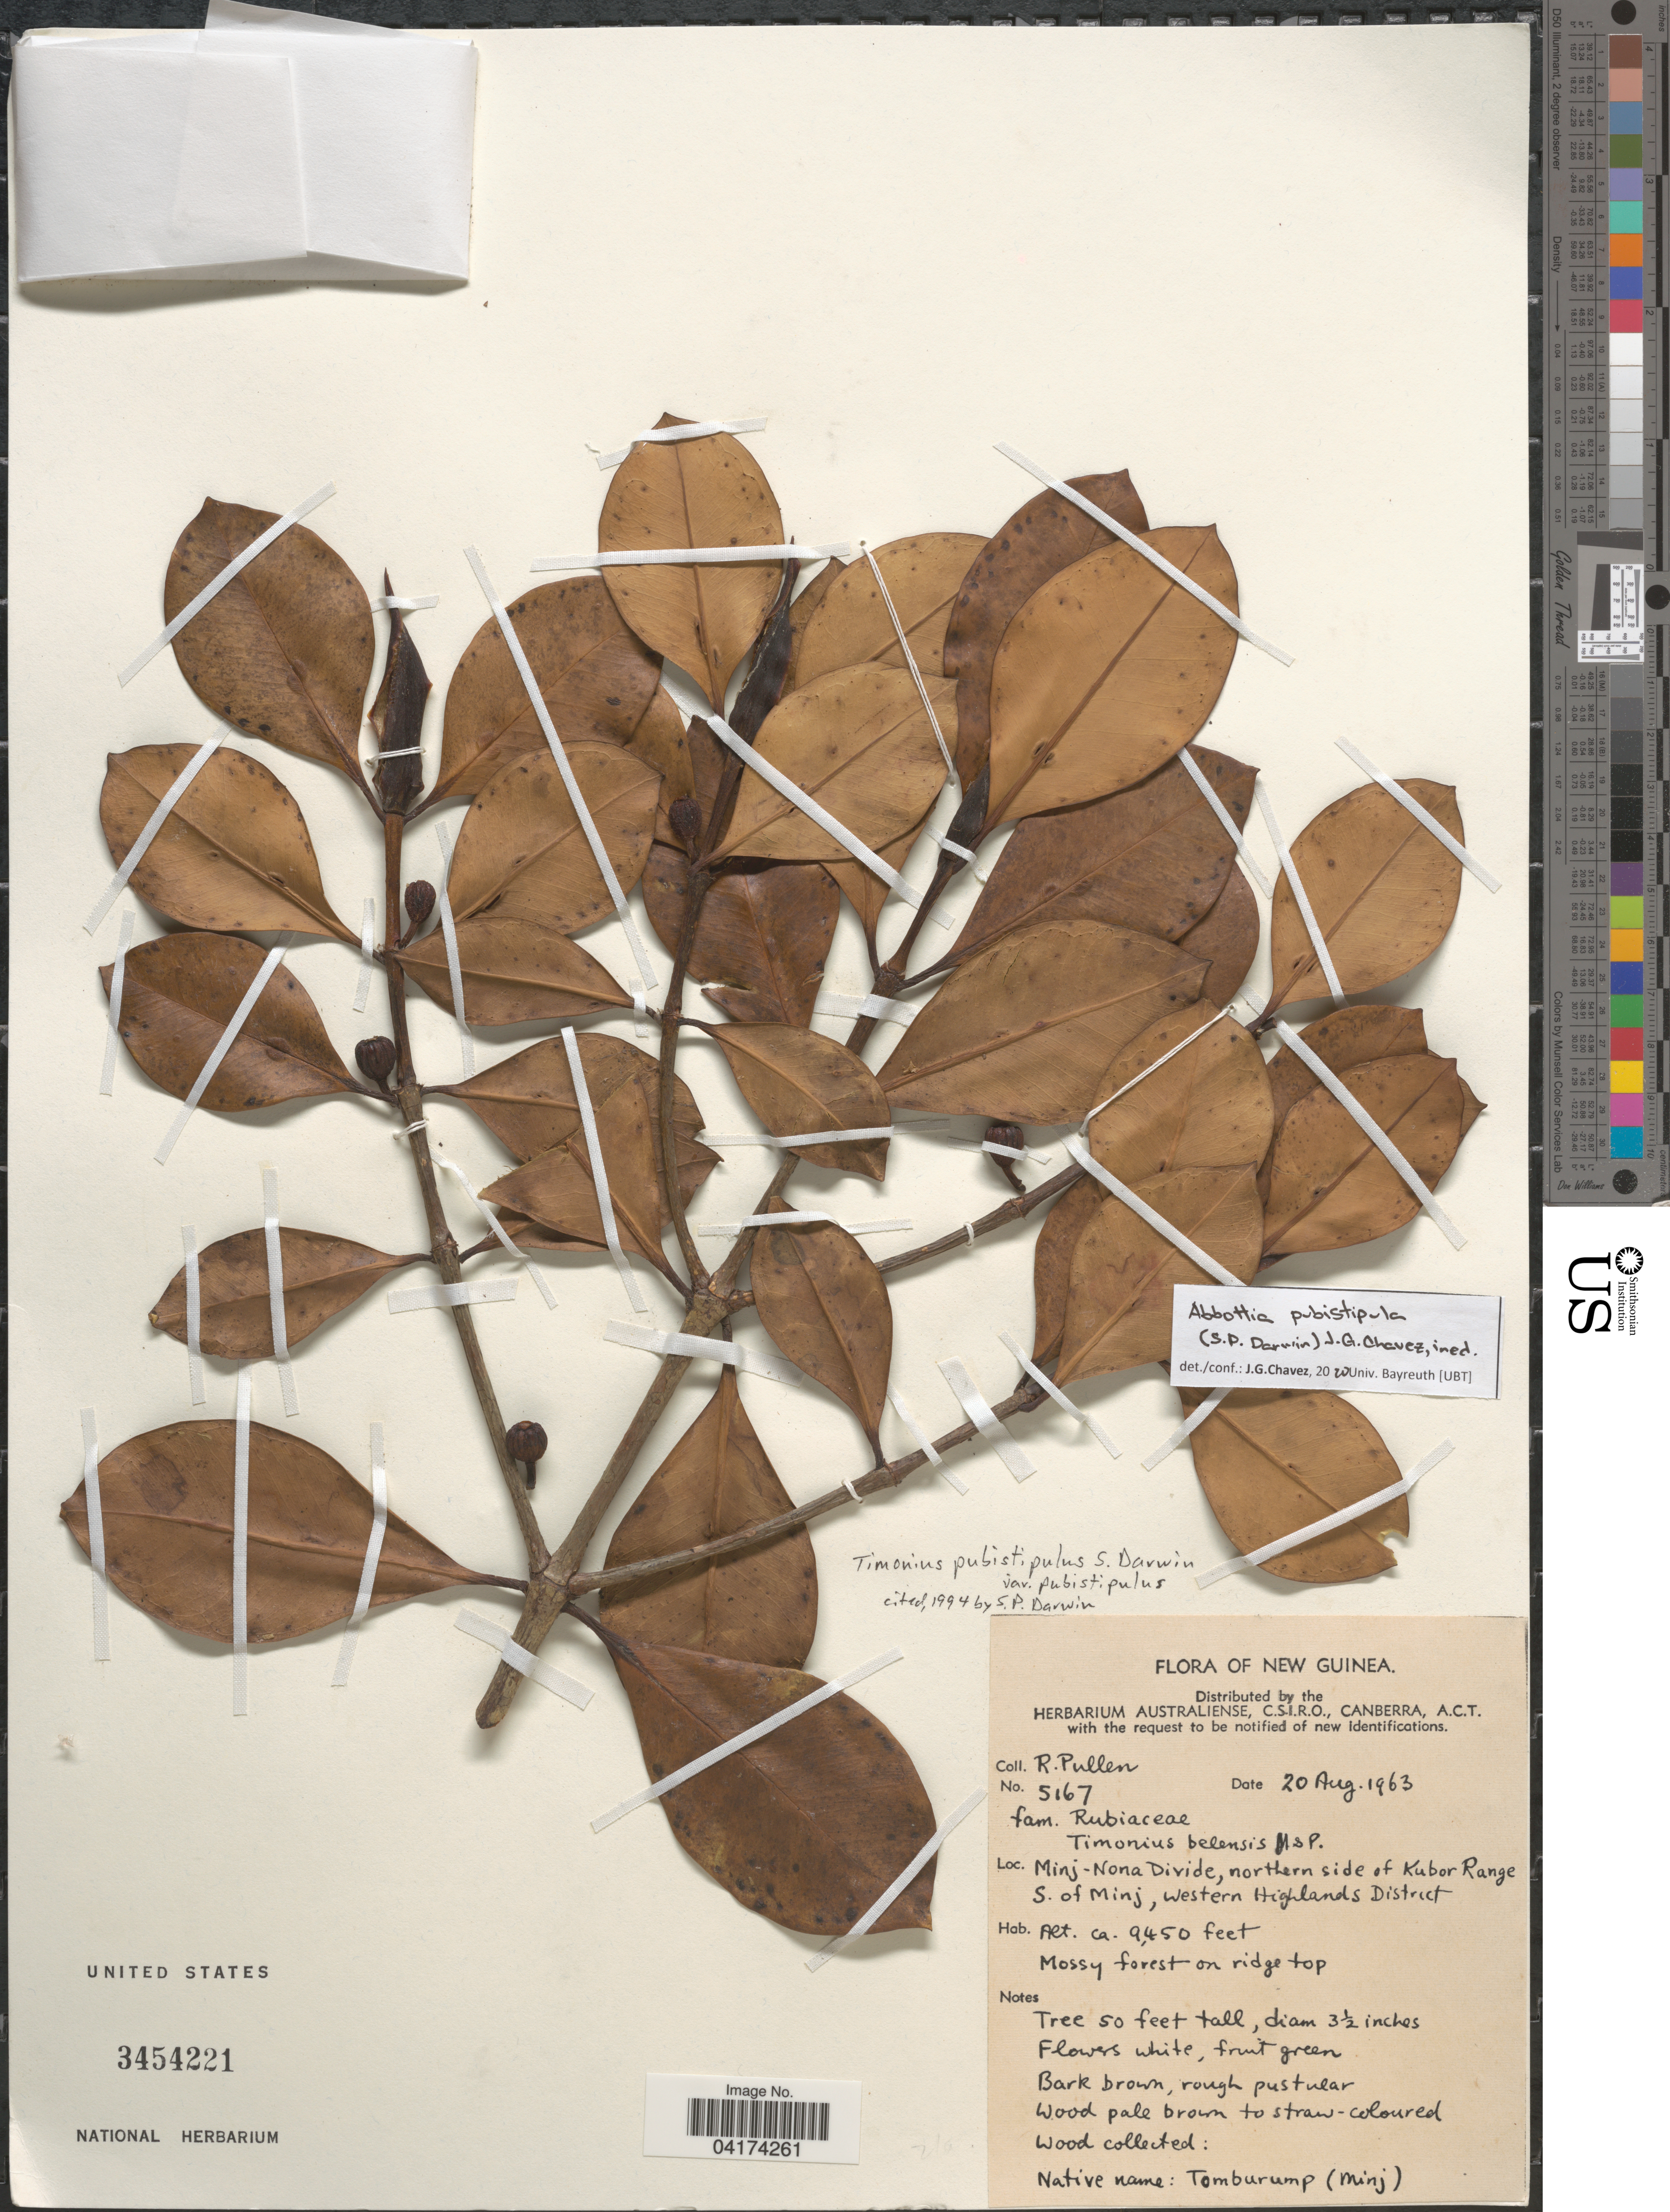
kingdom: Plantae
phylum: Tracheophyta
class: Magnoliopsida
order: Gentianales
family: Rubiaceae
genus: Abbottia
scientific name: Abbottia pubistipula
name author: (S.P. Darwin) J.G. Chavez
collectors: R. Pullen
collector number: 5167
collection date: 1963-08-20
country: Papua New Guinea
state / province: Western Highlands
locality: New Guinea. Minj-Nona Divide, northern side of Kubor Range S. of Minj, Western Highlands District.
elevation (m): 2880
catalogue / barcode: US 3454221